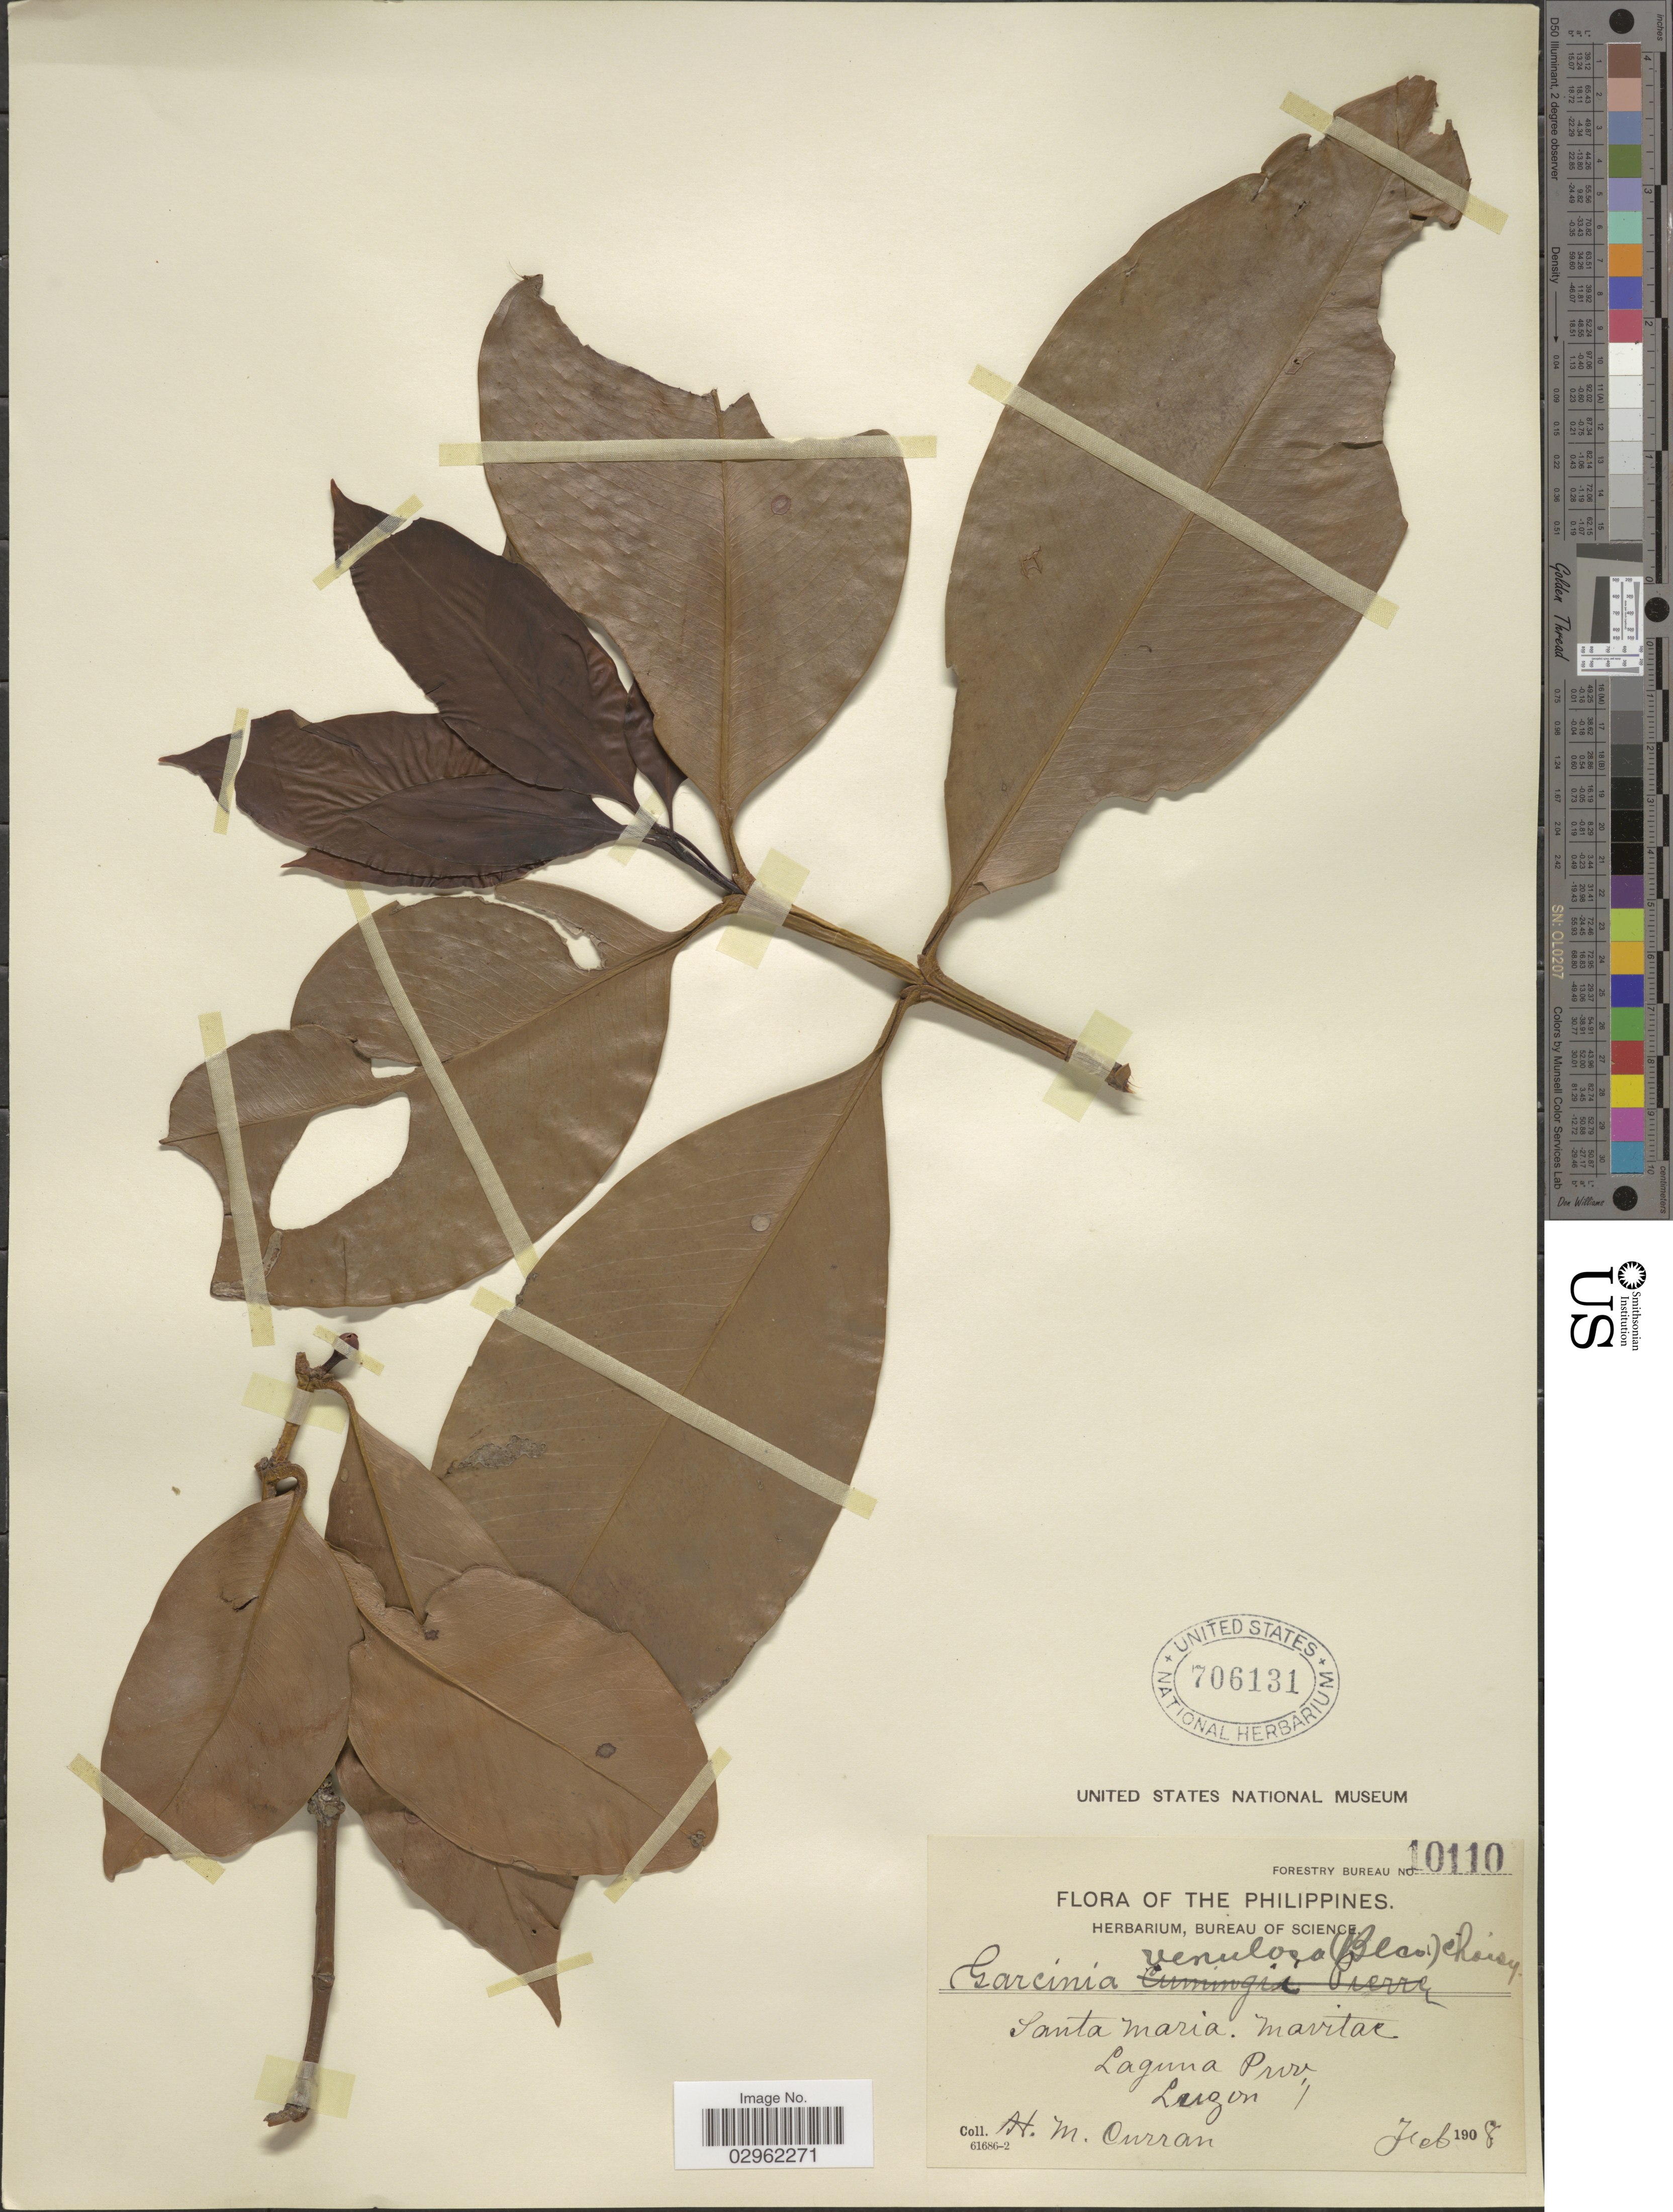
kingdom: Plantae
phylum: Tracheophyta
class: Magnoliopsida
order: Malpighiales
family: Clusiaceae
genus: Garcinia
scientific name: Garcinia venulosa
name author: (Blanco) Choisy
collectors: H. M. Curran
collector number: Forestry Bureau 10110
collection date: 1908-02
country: Philippines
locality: Santa Maria, Mavitae, Laguna Prov., Luzon.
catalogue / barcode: US 706131